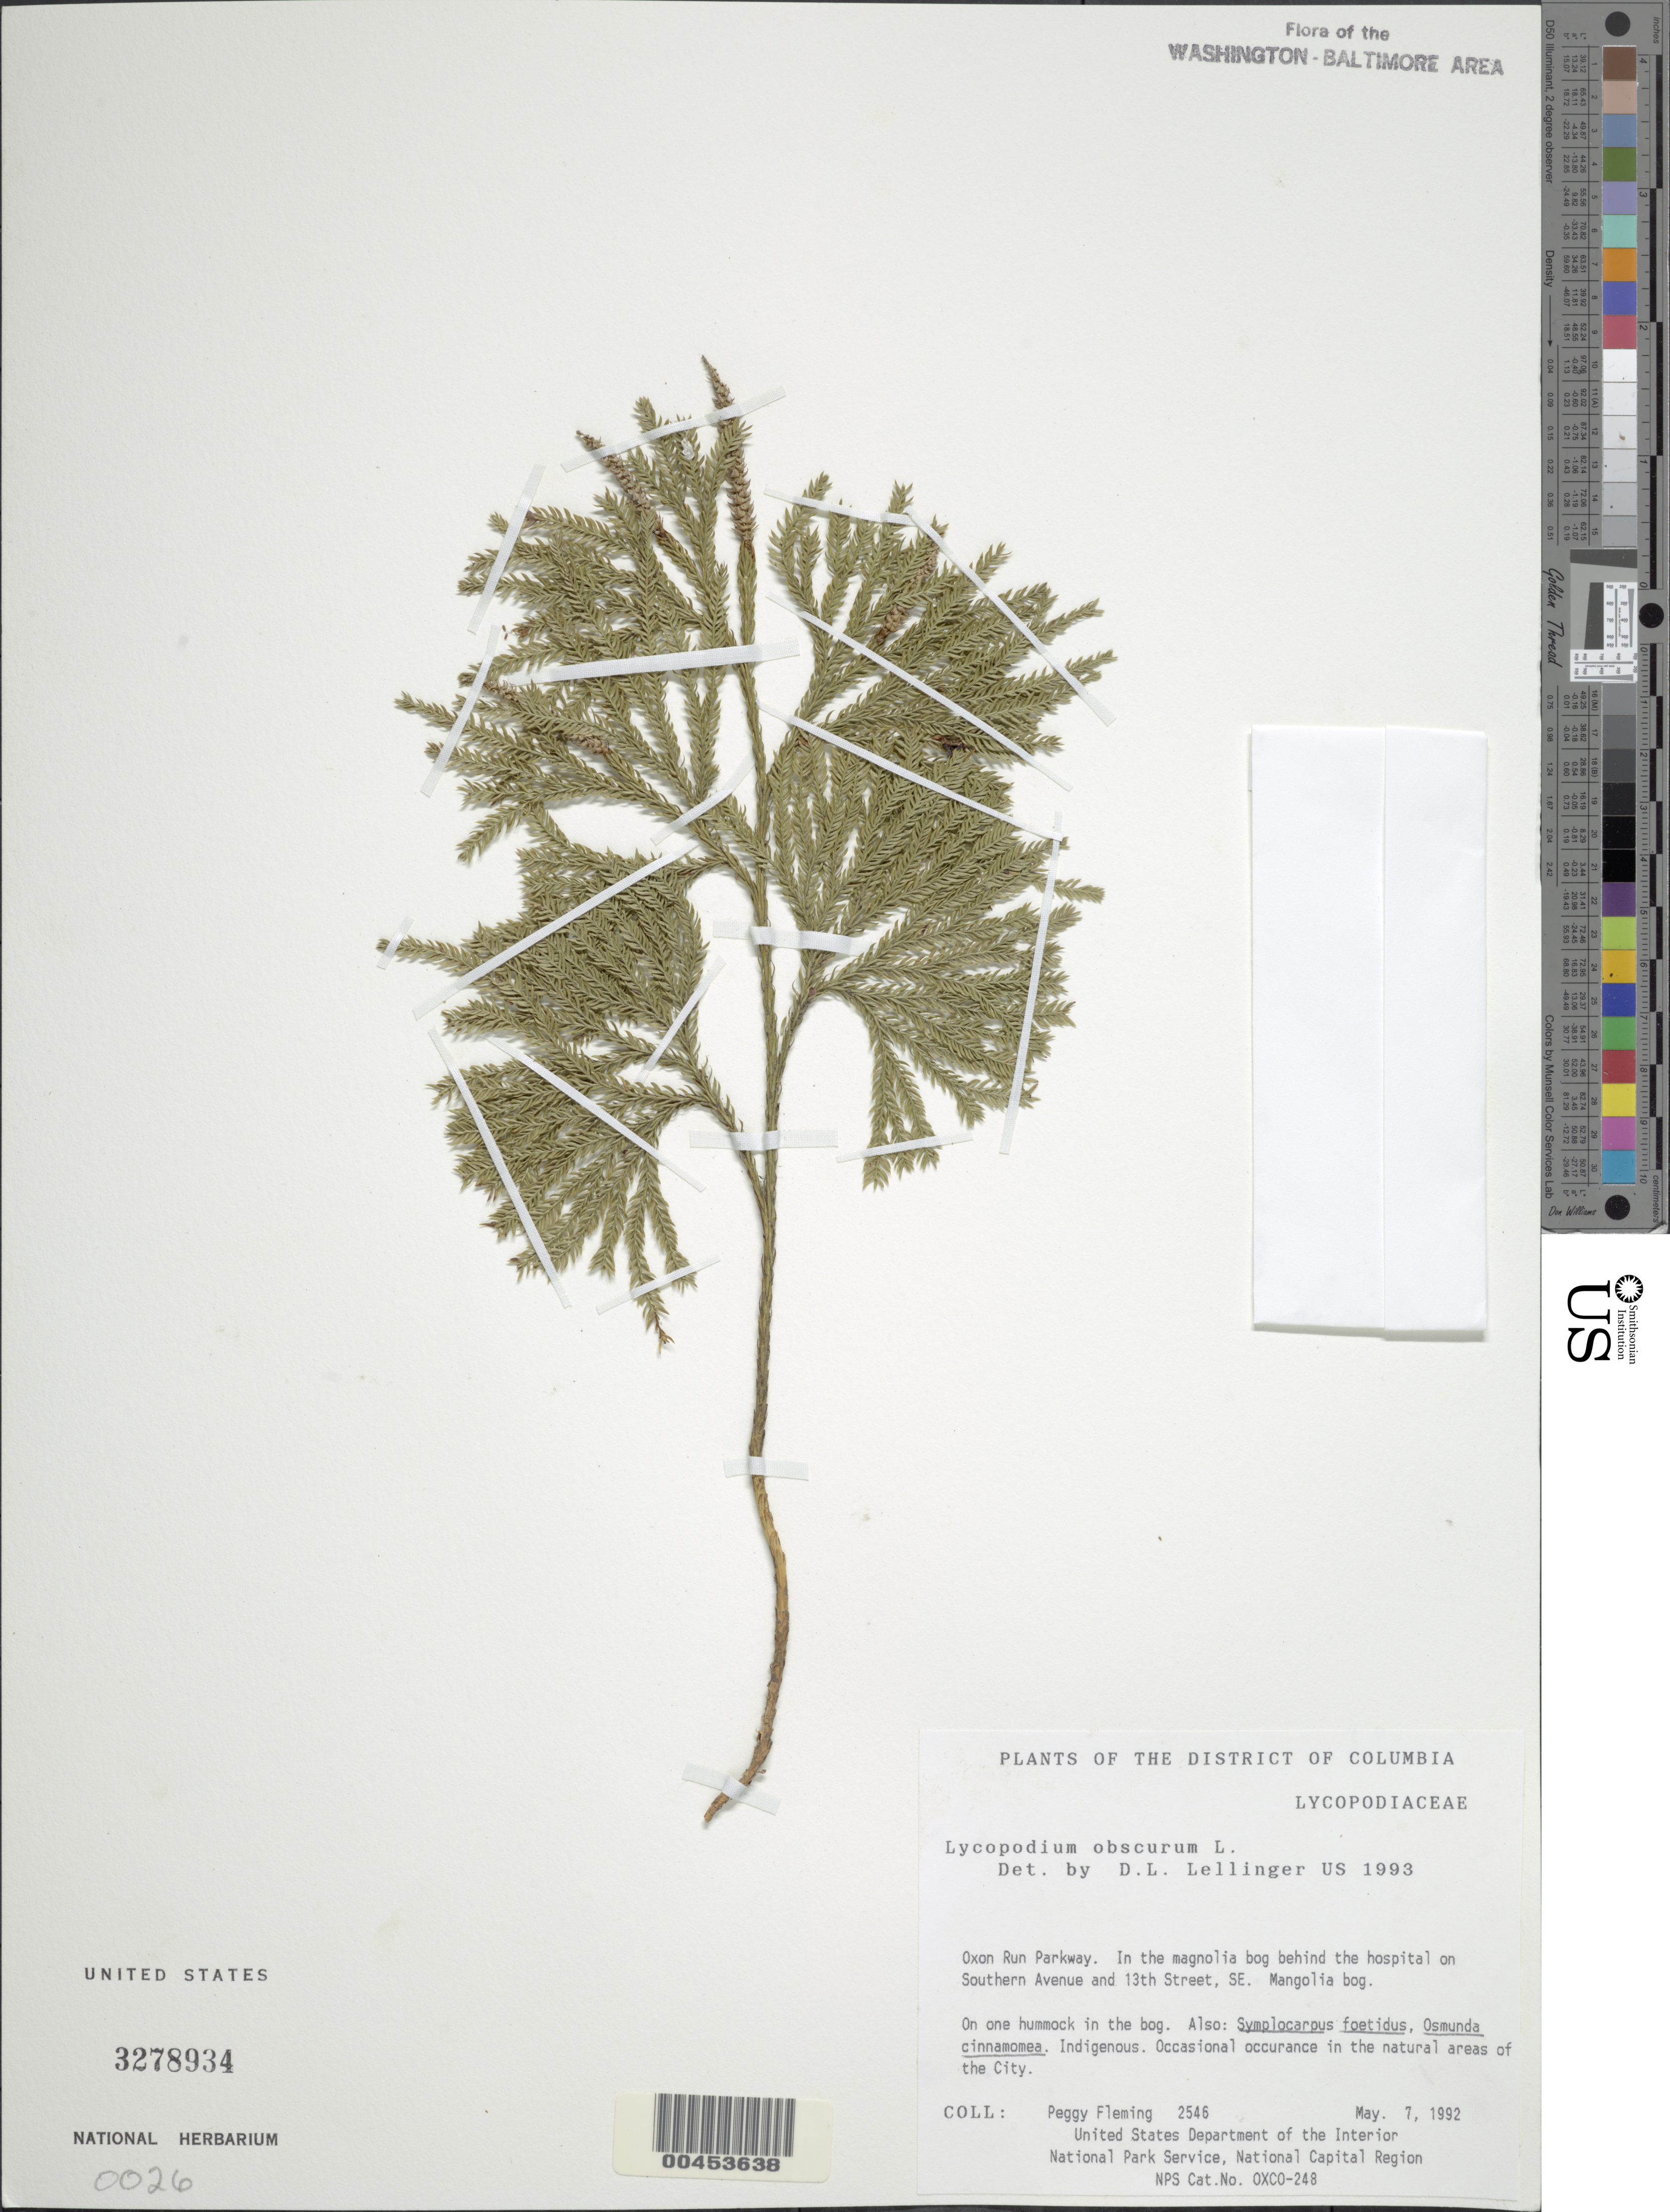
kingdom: Plantae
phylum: Tracheophyta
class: Lycopodiopsida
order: Lycopodiales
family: Lycopodiaceae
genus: Dendrolycopodium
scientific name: Dendrolycopodium obscurum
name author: (L.) A. Haines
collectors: P. Fleming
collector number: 2546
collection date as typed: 07 May 1992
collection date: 1992-05-07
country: United States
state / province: District of Columbia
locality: Oxon Run Parkway, in Magnolia Bog behind Hospital on Southern Ave and 13th St, SE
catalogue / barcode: US 3278934